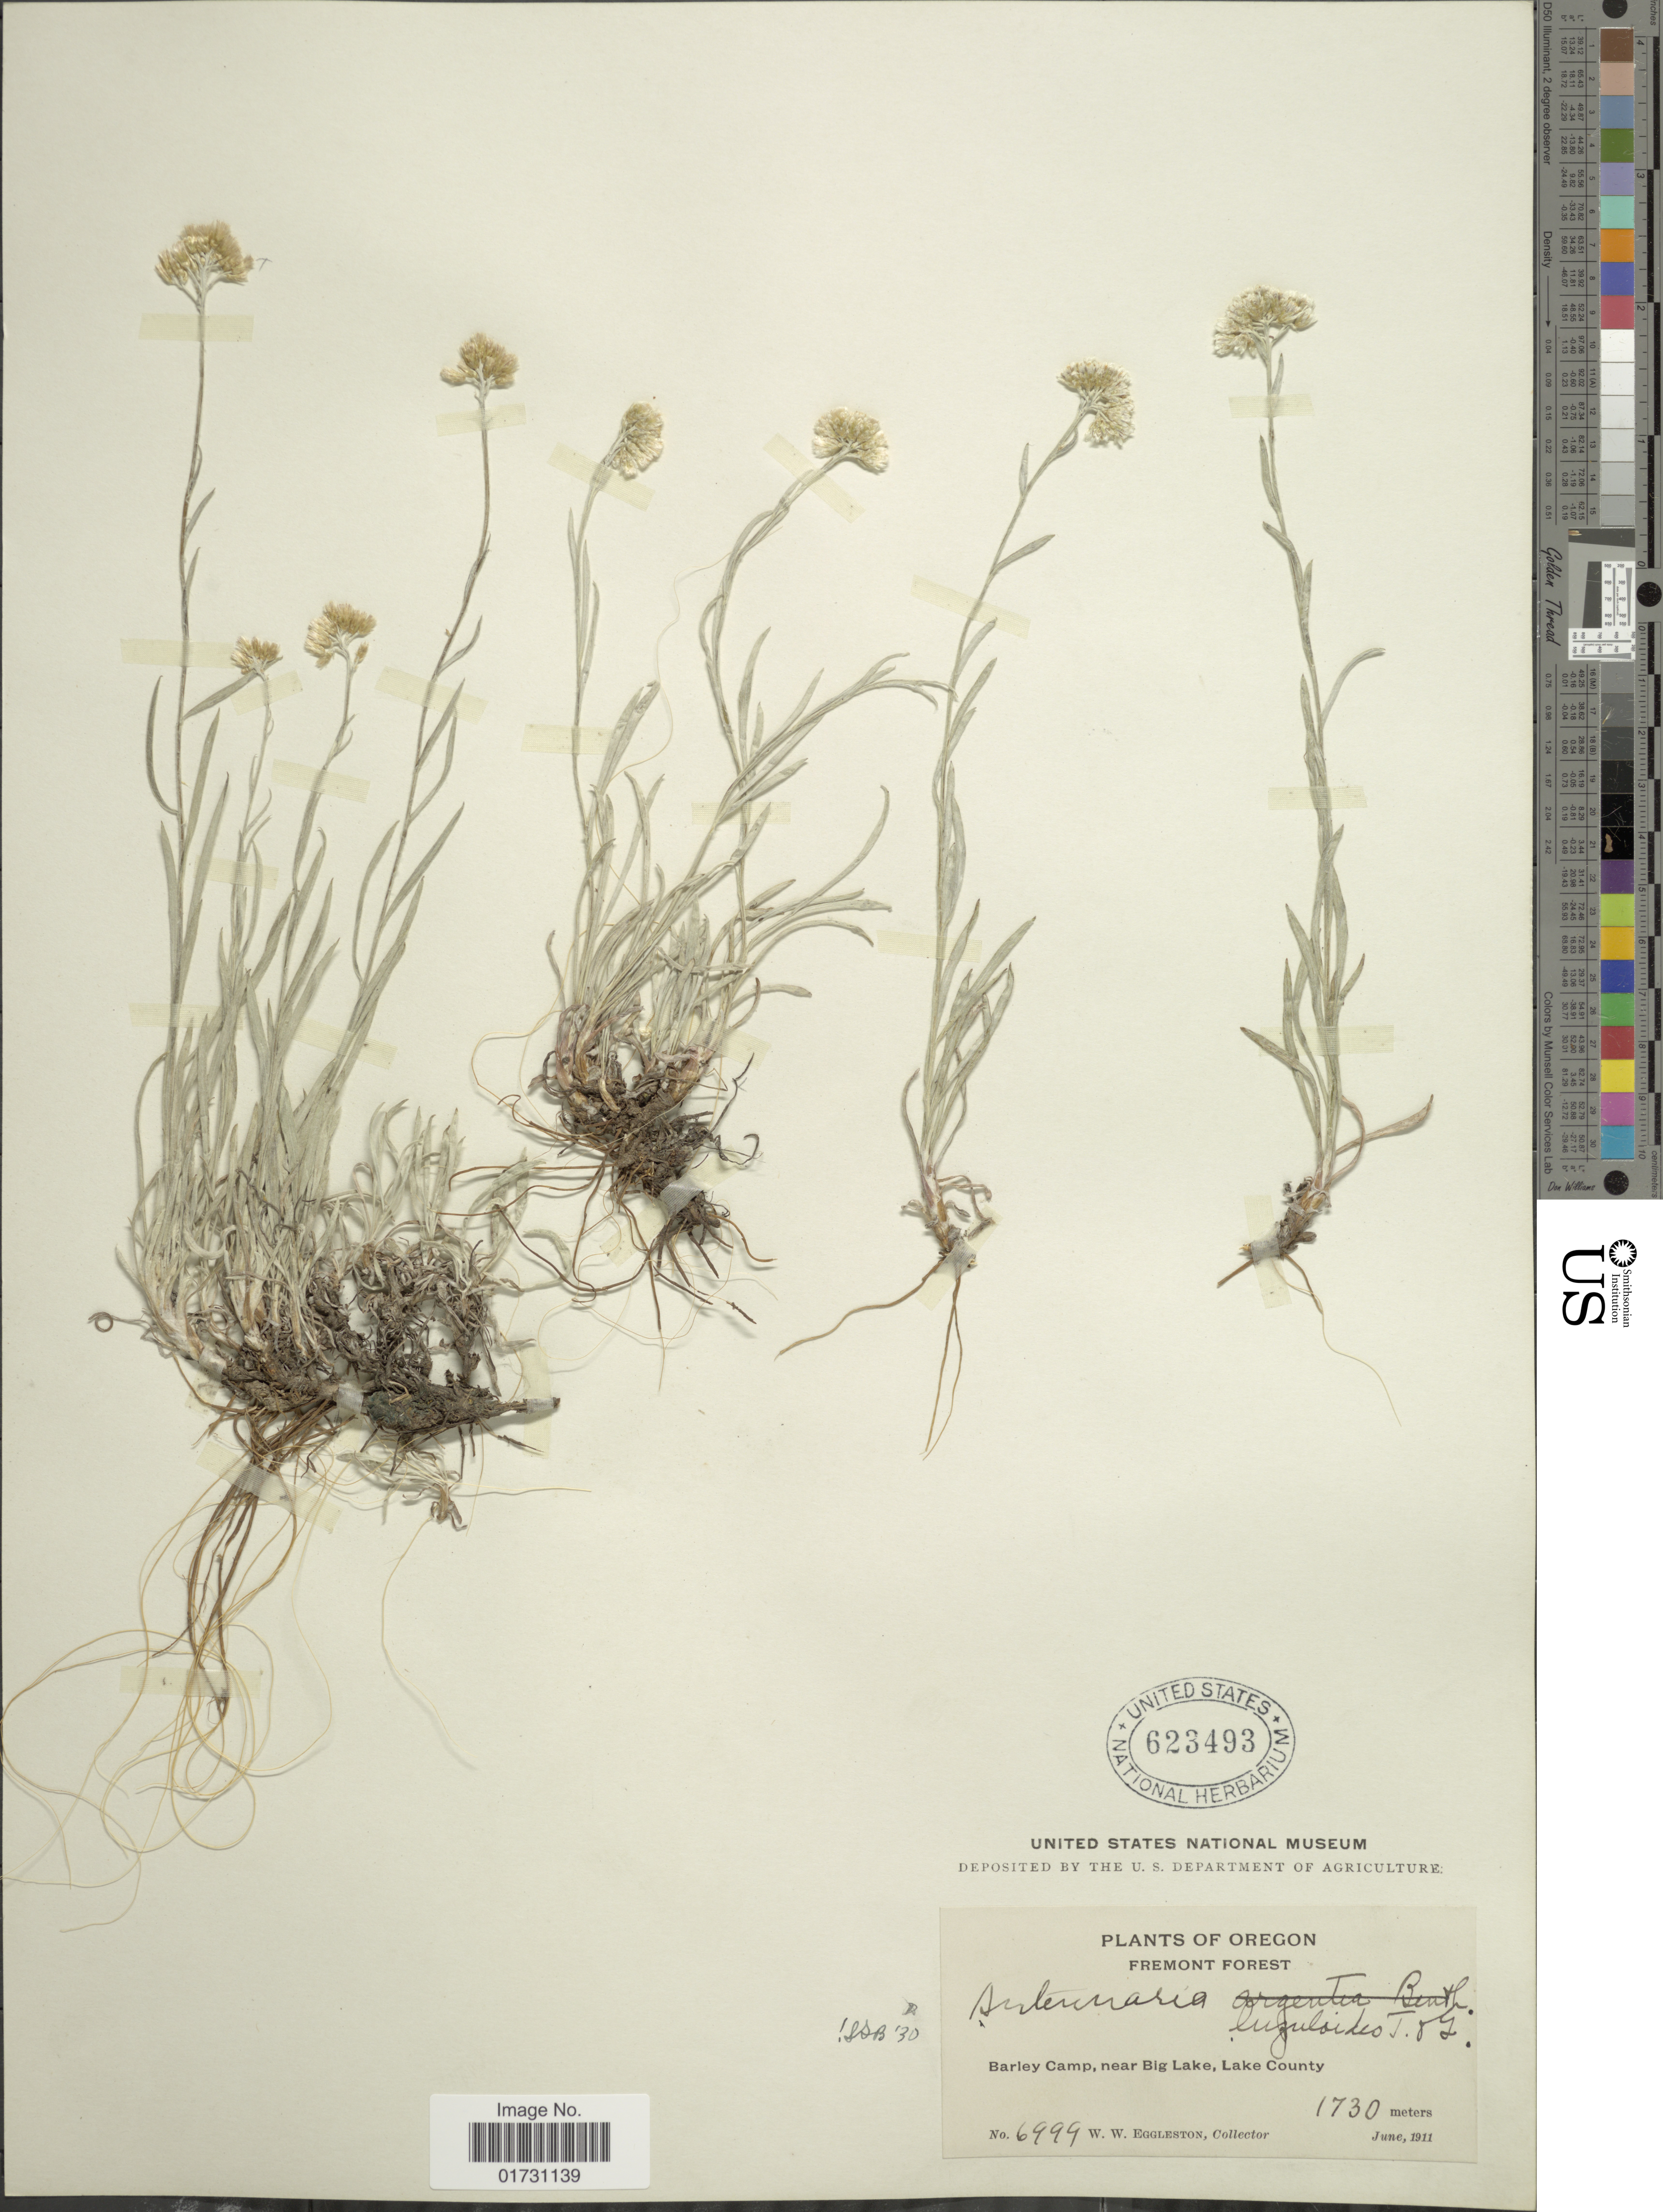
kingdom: Plantae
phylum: Tracheophyta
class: Magnoliopsida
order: Asterales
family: Asteraceae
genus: Antennaria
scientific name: Antennaria luzuloides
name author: Torr. & A. Gray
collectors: W. W. Eggleston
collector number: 6999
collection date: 1911-06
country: United States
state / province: Oregon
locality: Fremont Forest, Barkey Camp, near Big Lake, Lake County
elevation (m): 1730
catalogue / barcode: US 623493